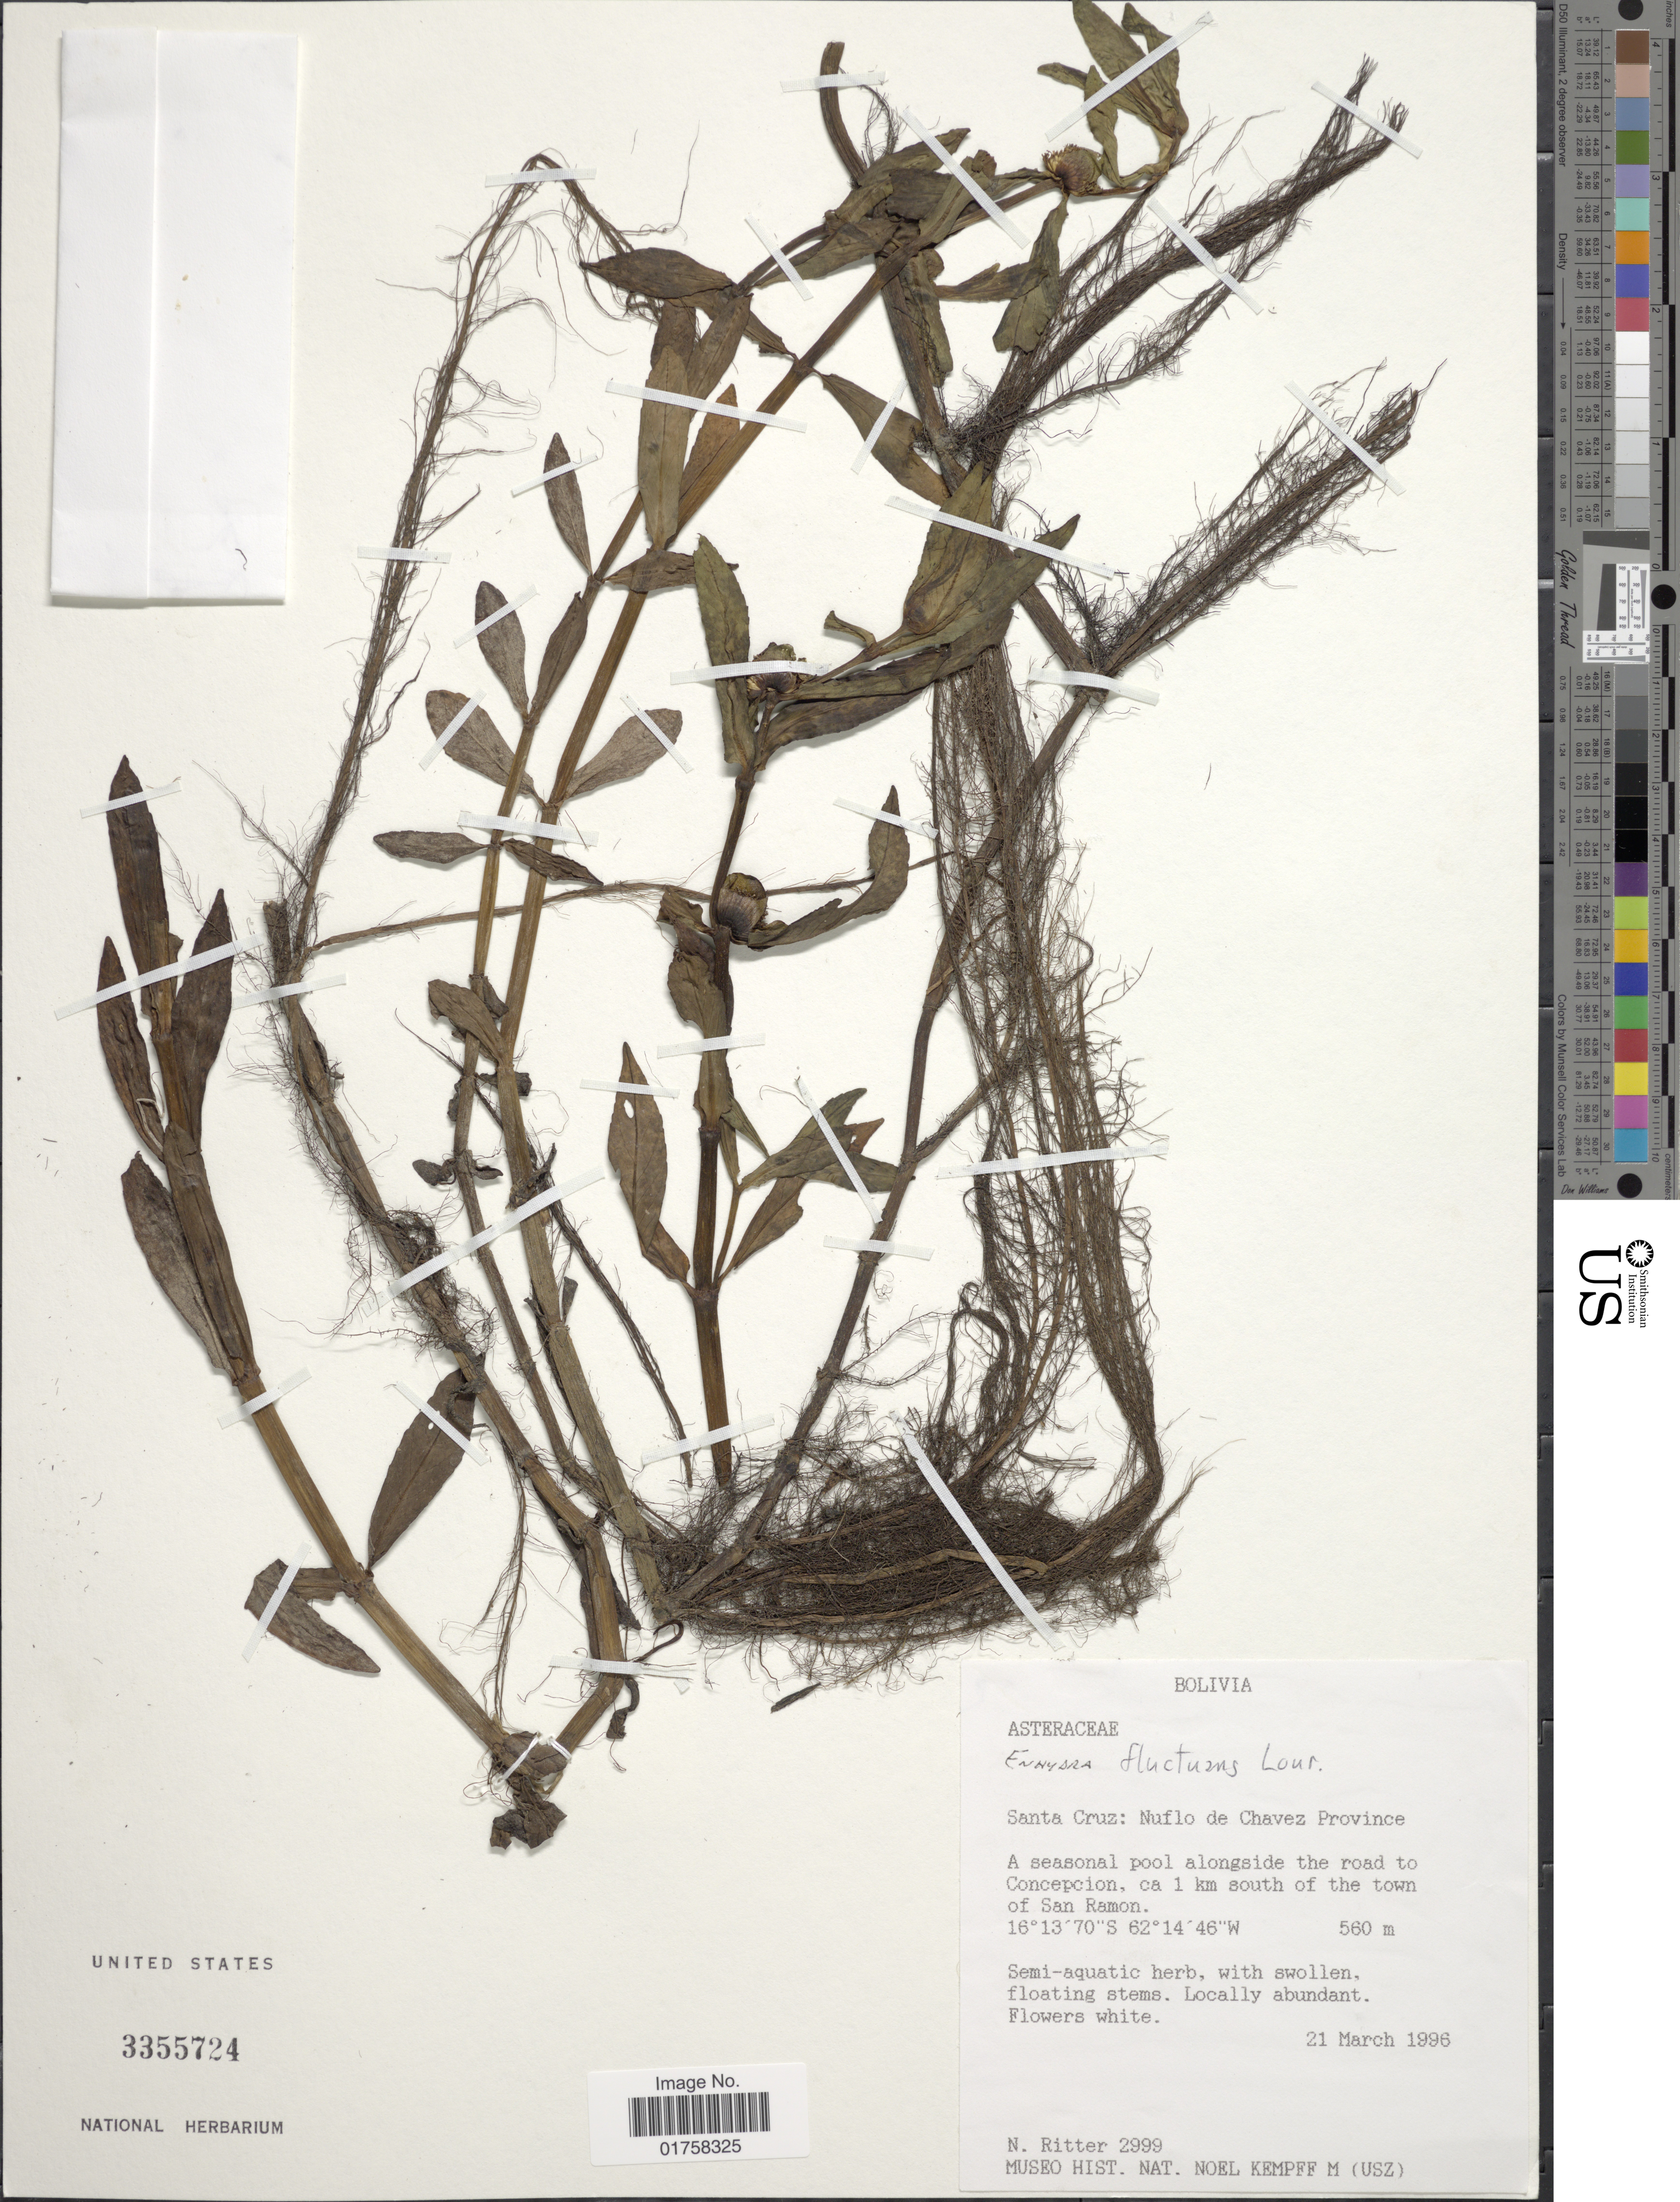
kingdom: Plantae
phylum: Tracheophyta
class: Magnoliopsida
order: Asterales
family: Asteraceae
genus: Enhydra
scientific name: Enhydra fluctuans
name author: Lour.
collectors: N. Ritter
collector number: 2999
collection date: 1996-03-21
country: Bolivia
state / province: Santa Cruz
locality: Nuflo de Chavez Province, A seasonal pool alongside the road to Concepcion, ca 1 km south of the town of San Ramon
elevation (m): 560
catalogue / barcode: US 3355724